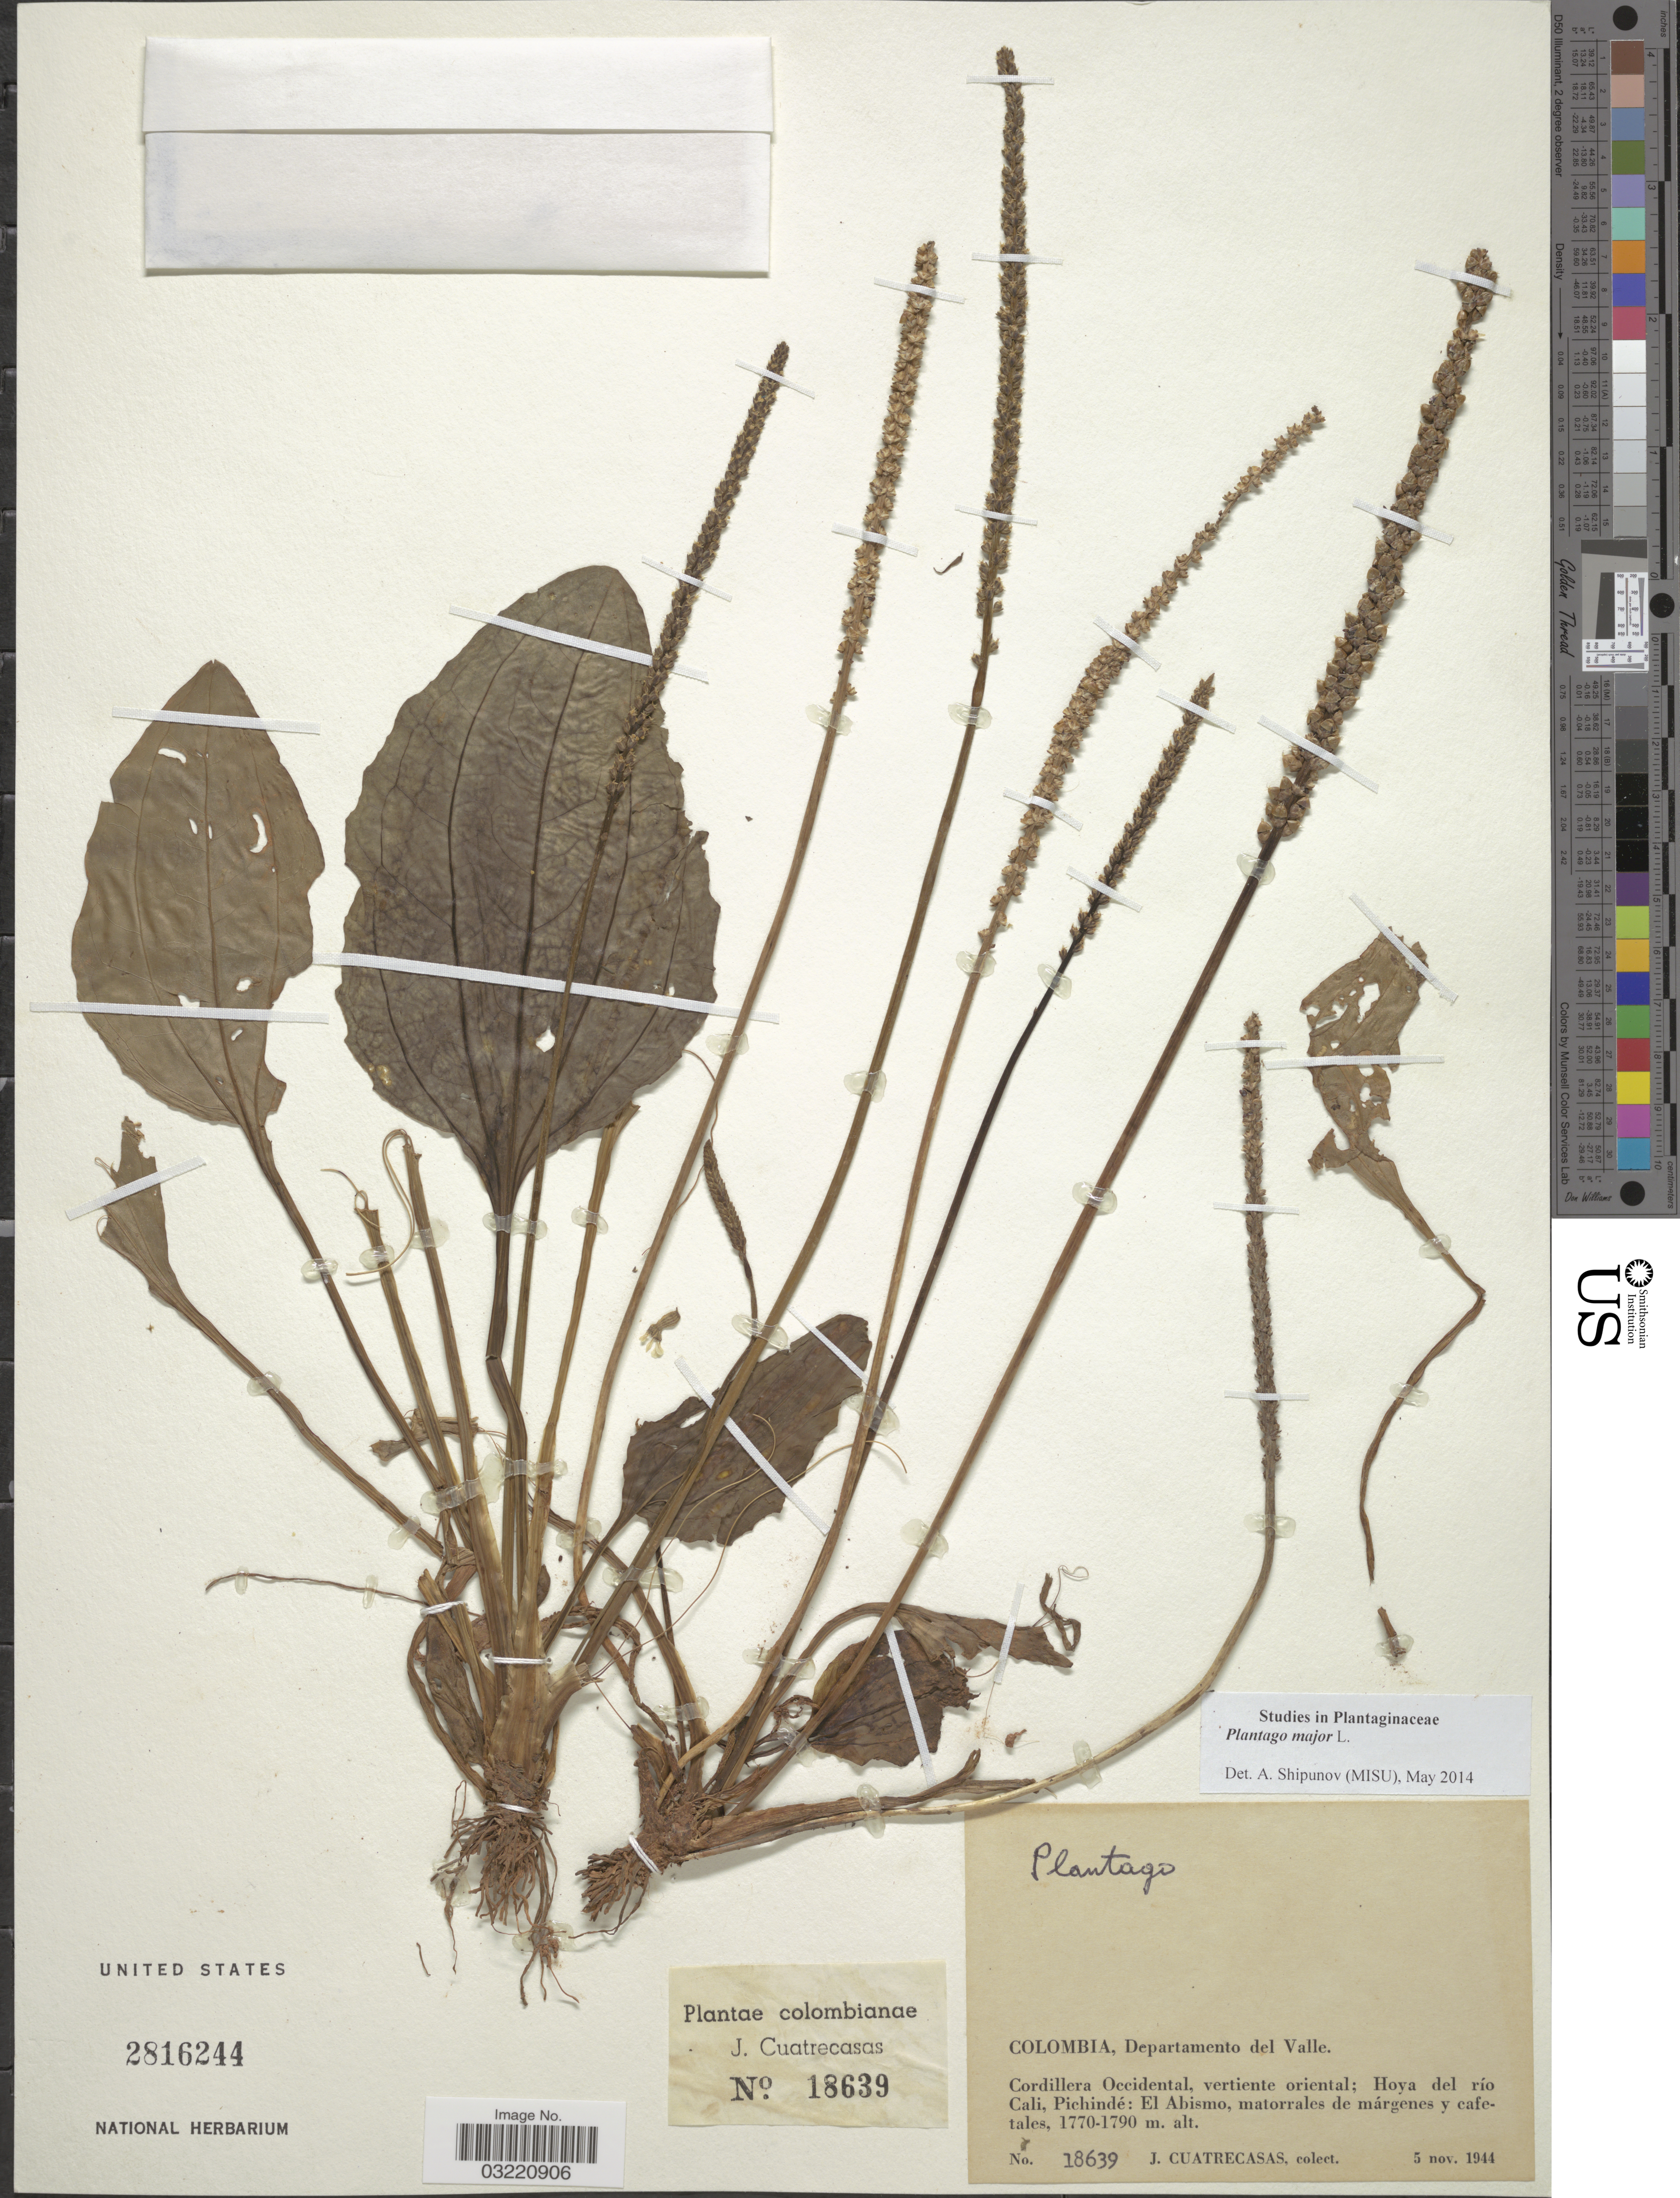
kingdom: Plantae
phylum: Tracheophyta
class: Magnoliopsida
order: Lamiales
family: Plantaginaceae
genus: Plantago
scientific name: Plantago major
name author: L.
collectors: J. Cuatrecasas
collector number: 18639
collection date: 1944-11-05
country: Colombia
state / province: Valle del Cauca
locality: Departamento del Valle. Cordillera Occidental, vertiente oriental; Hoya del río Cali, Pichindé: El Abismo, matorrales de márgenes y cafetales.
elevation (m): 1770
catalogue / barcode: US 2816244